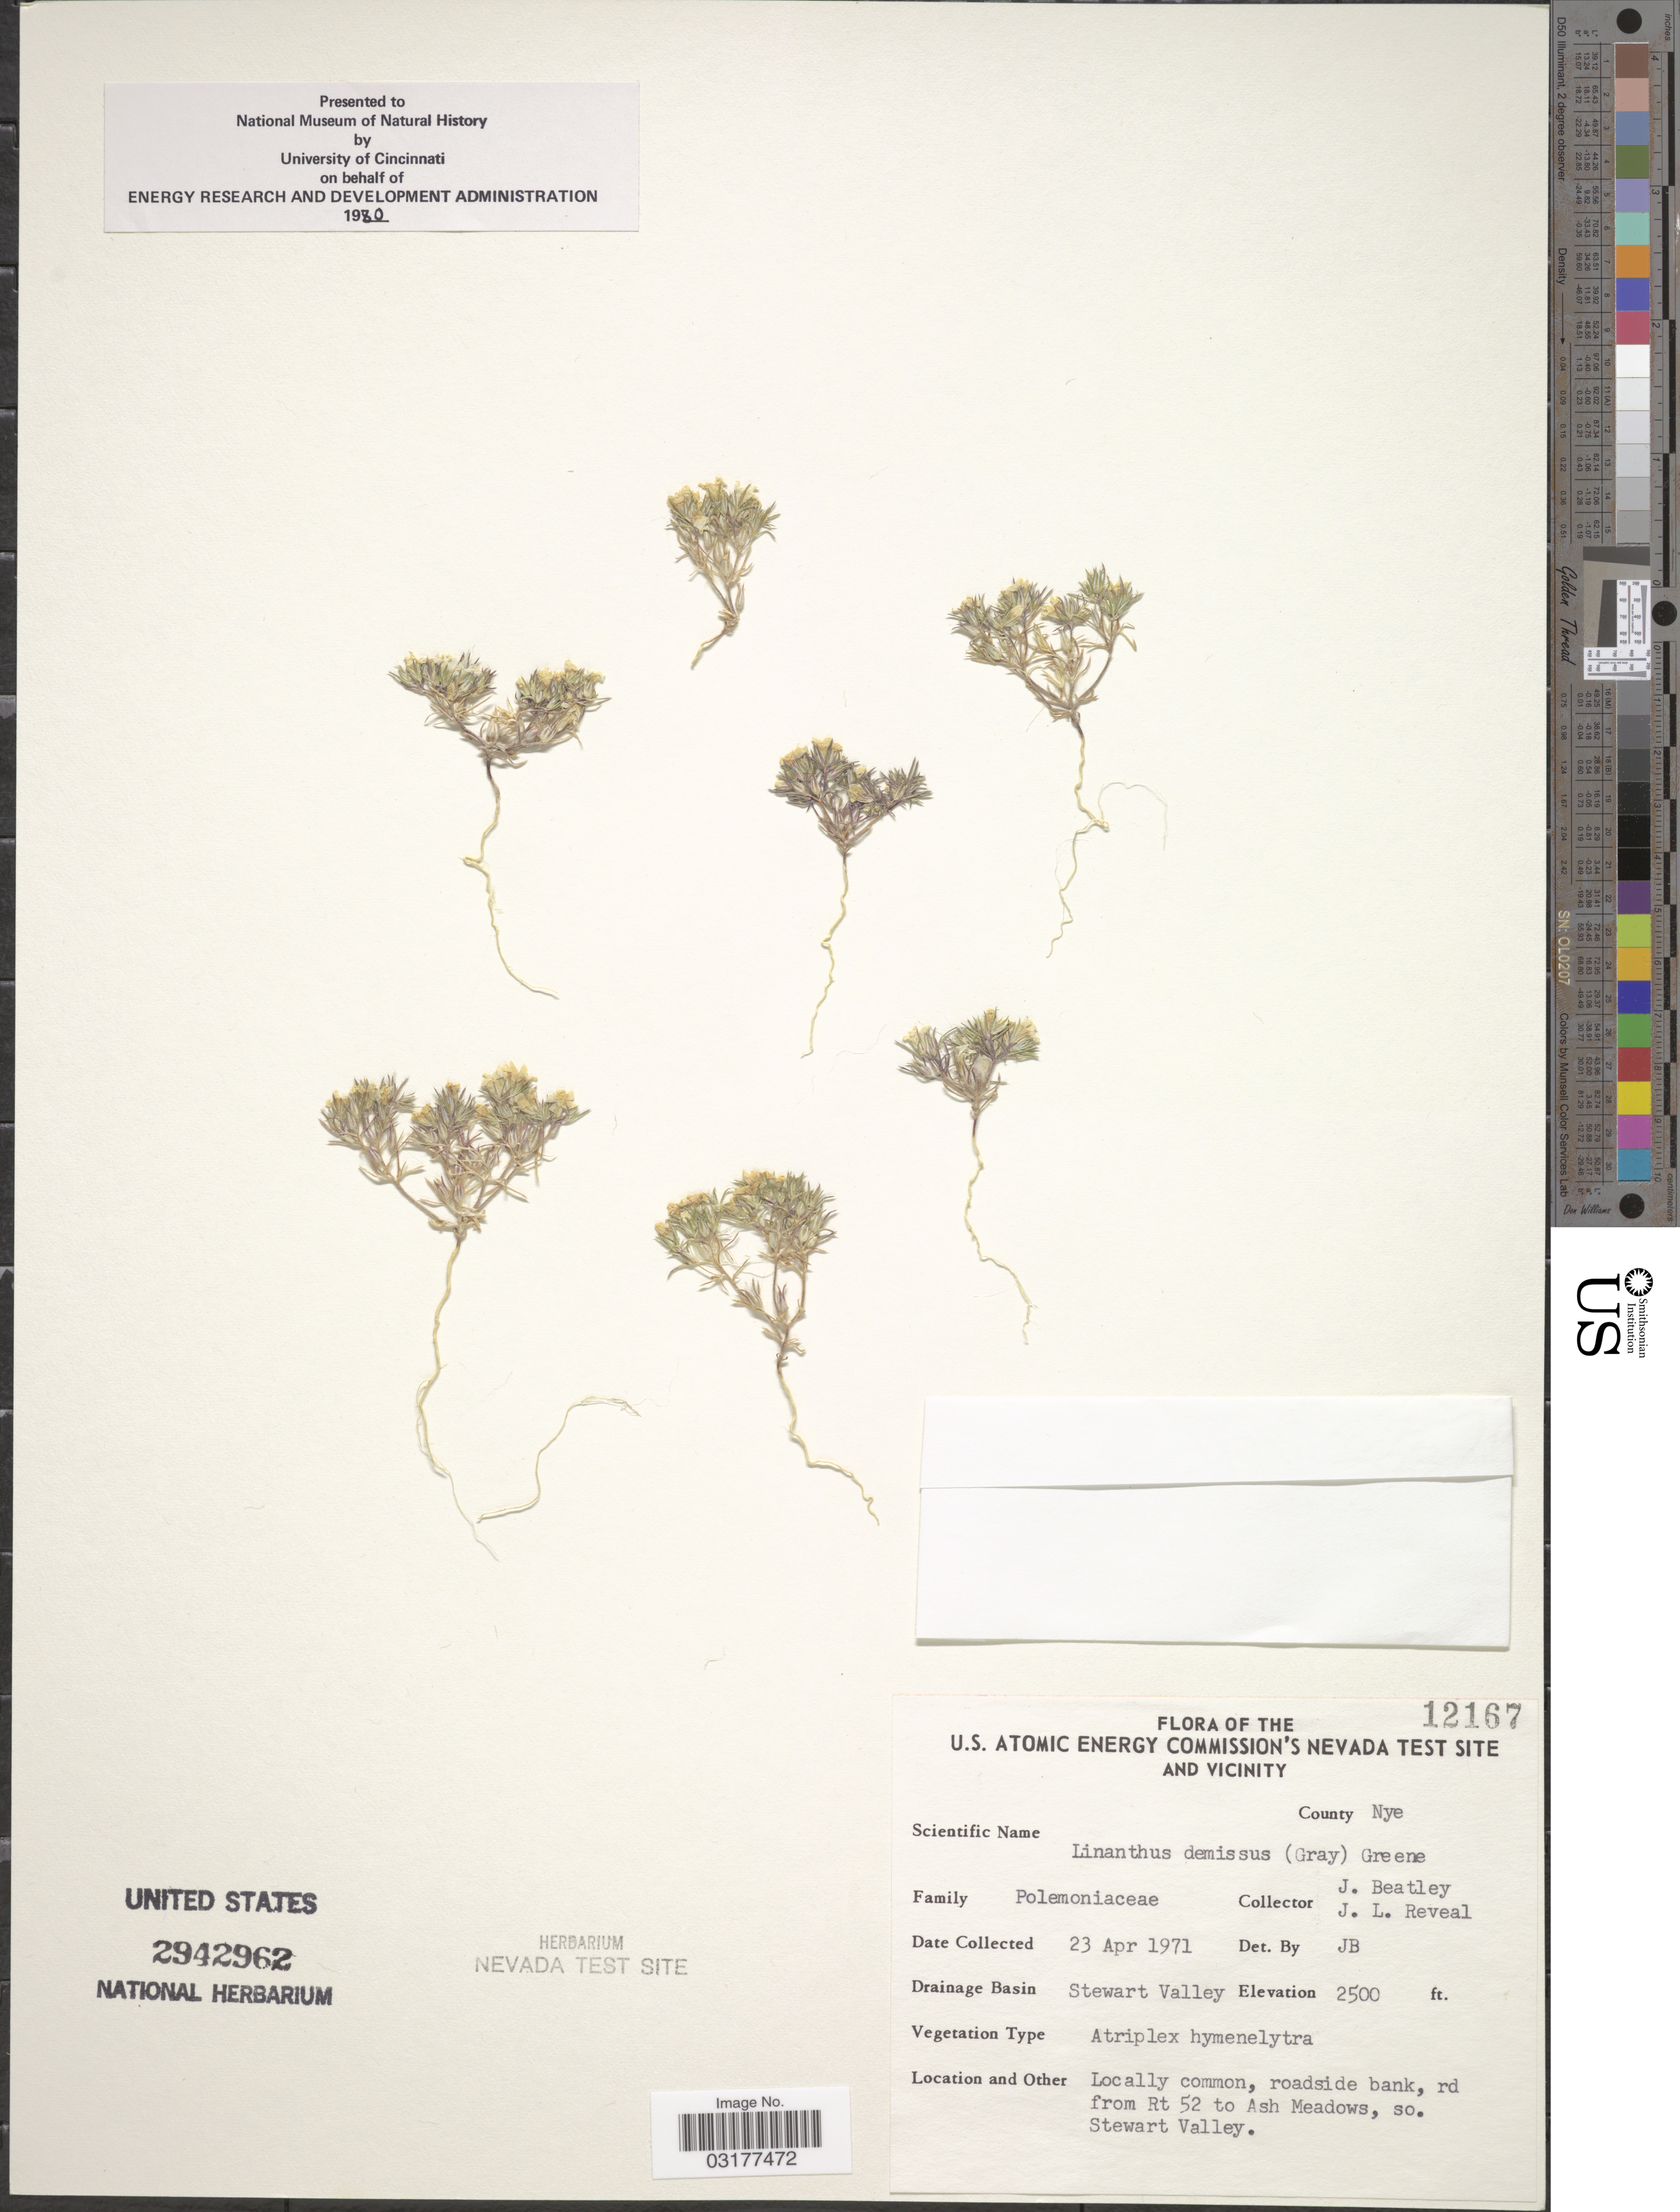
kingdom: Plantae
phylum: Tracheophyta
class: Magnoliopsida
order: Ericales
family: Polemoniaceae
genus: Linanthus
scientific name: Linanthus demissus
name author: (A. Gray) Greene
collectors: J. C. Beatley & J. L. Reveal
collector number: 12167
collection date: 1971-04-23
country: United States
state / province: Nevada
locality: The U.S. Atomic Energy Commission's Nevada Test Site and Vicinity. County Nye. Drainage Basin Stewart Valley, roadside bank, rd from Rt 52 to Ash Meadows, so. Stewart Valley.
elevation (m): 762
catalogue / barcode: US 2942962